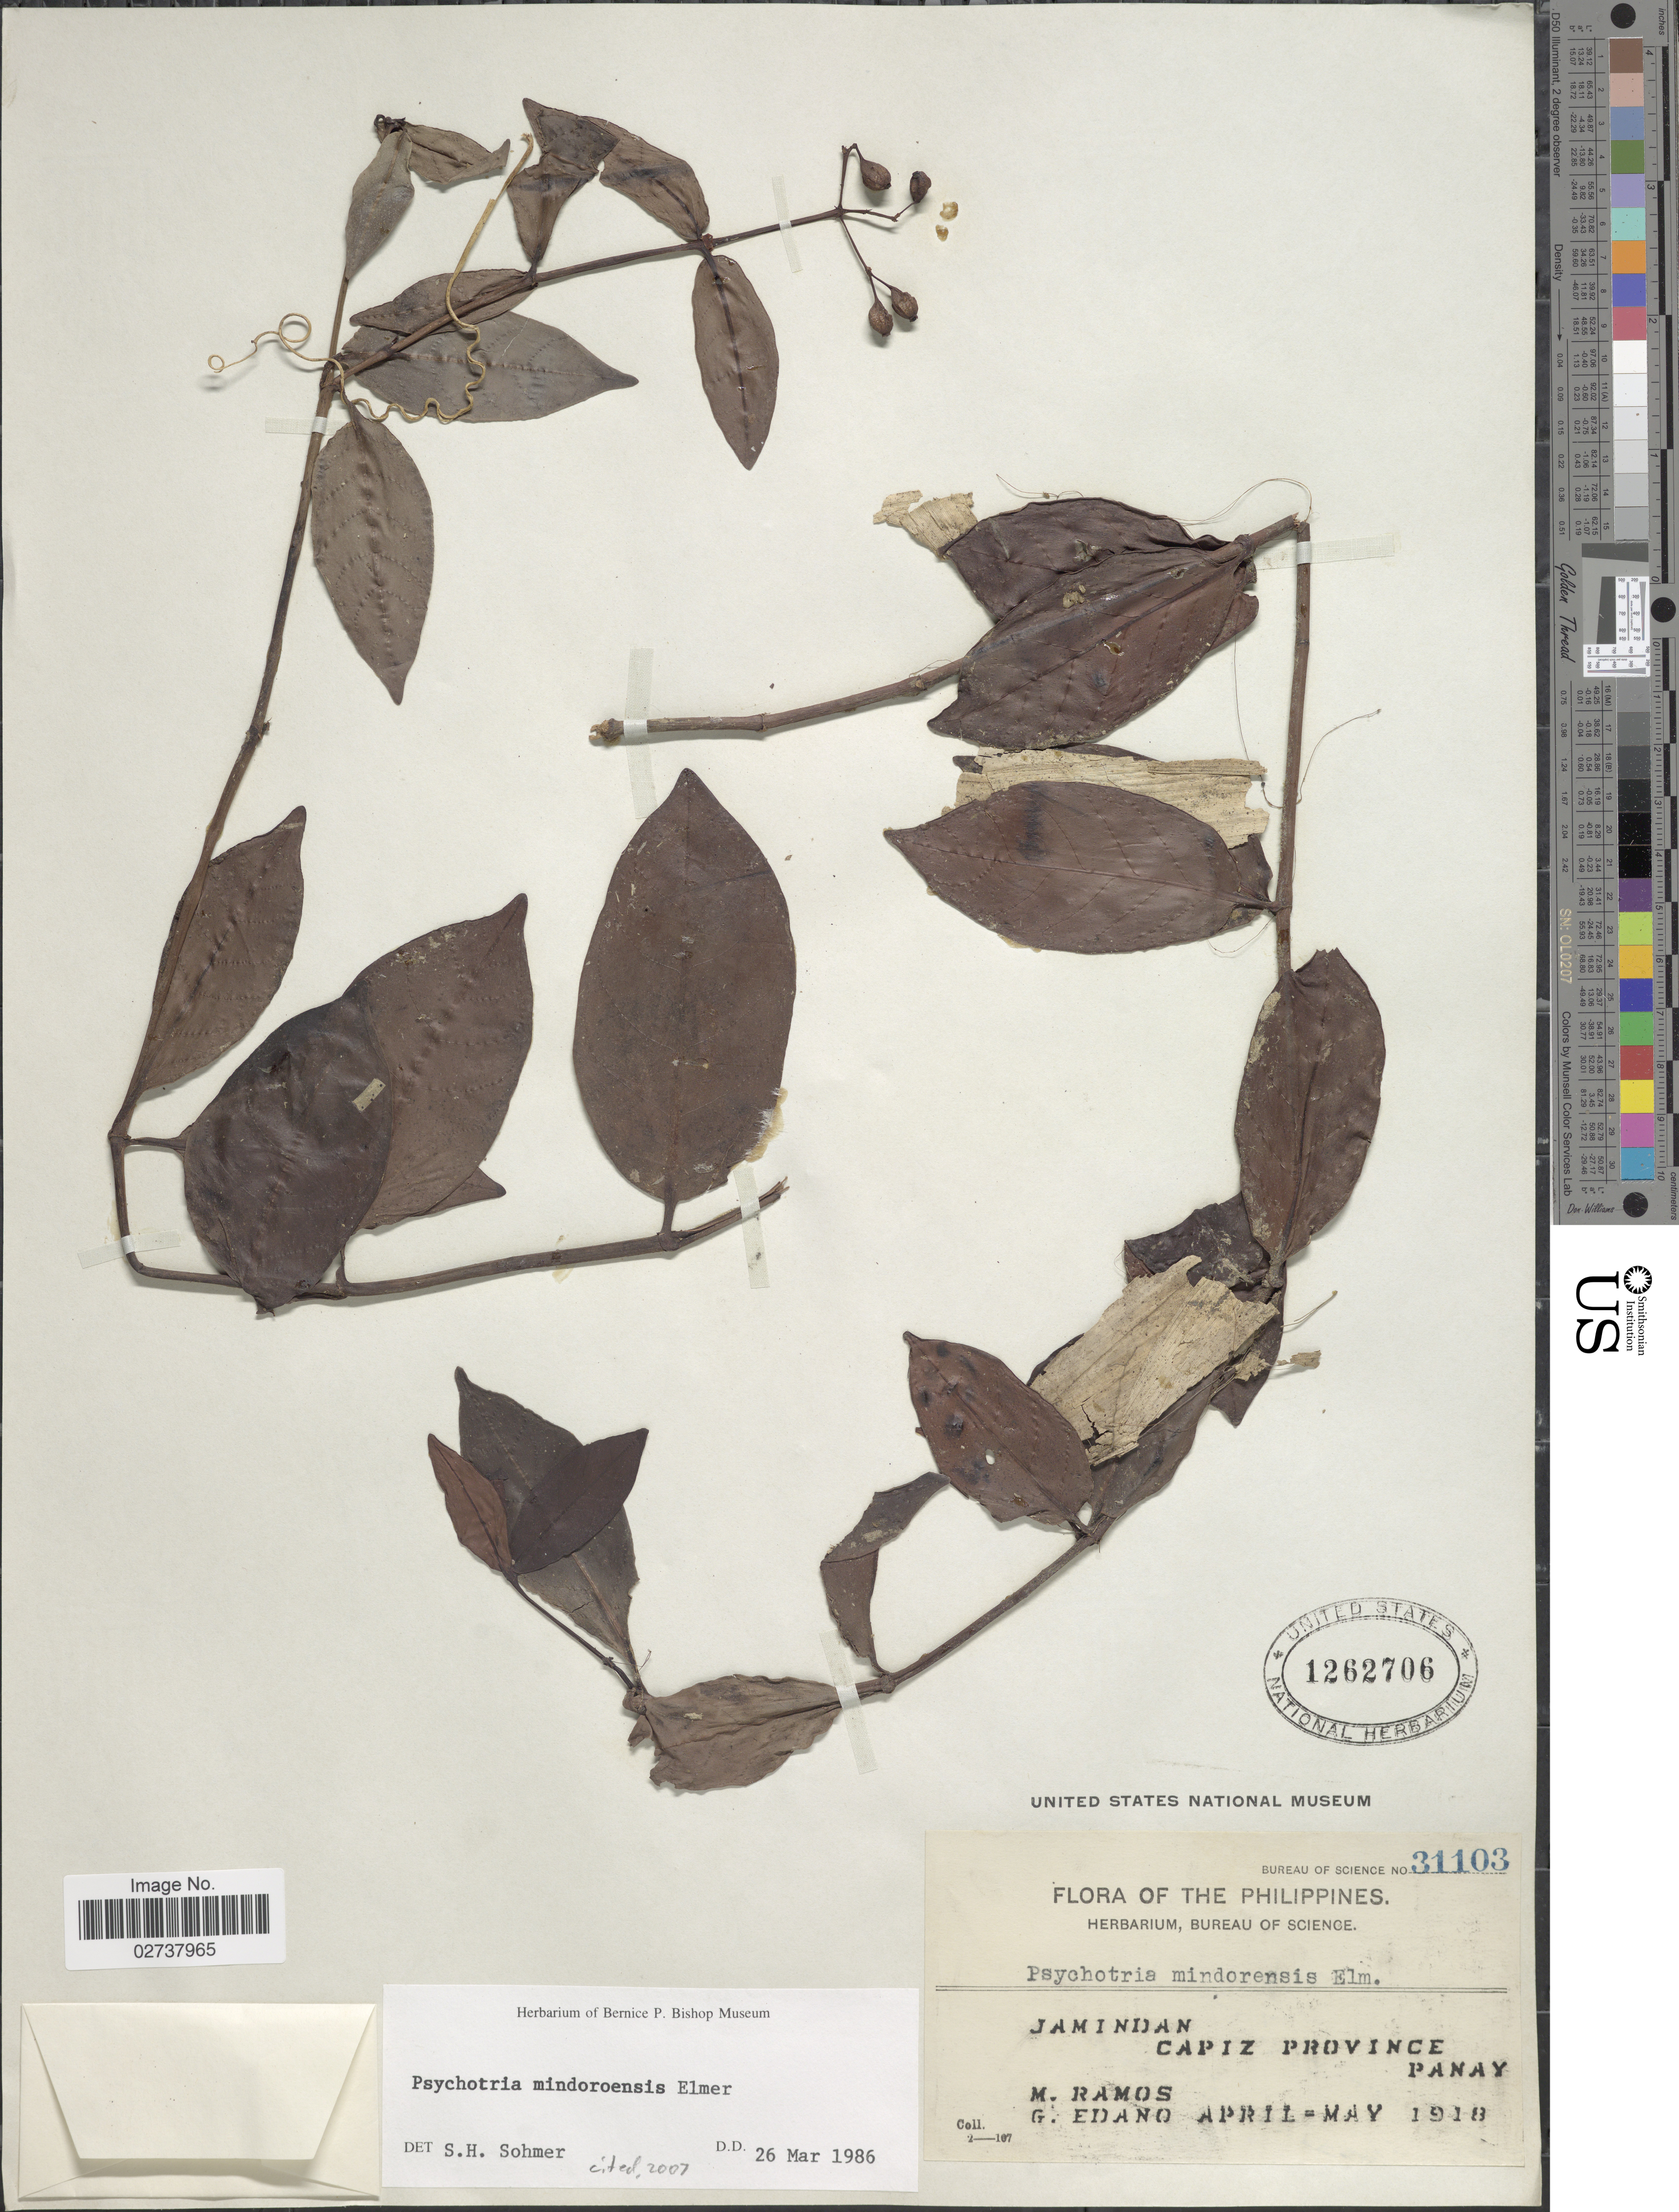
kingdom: Plantae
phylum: Tracheophyta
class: Magnoliopsida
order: Gentianales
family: Rubiaceae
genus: Psychotria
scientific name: Psychotria mindoroensis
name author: Elmer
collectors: M. Ramos & G. Edaño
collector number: Bureau of Science 31103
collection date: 1918-04/1918-05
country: Philippines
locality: Jamindan, Capiz Province Panay.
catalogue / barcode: US 1262706